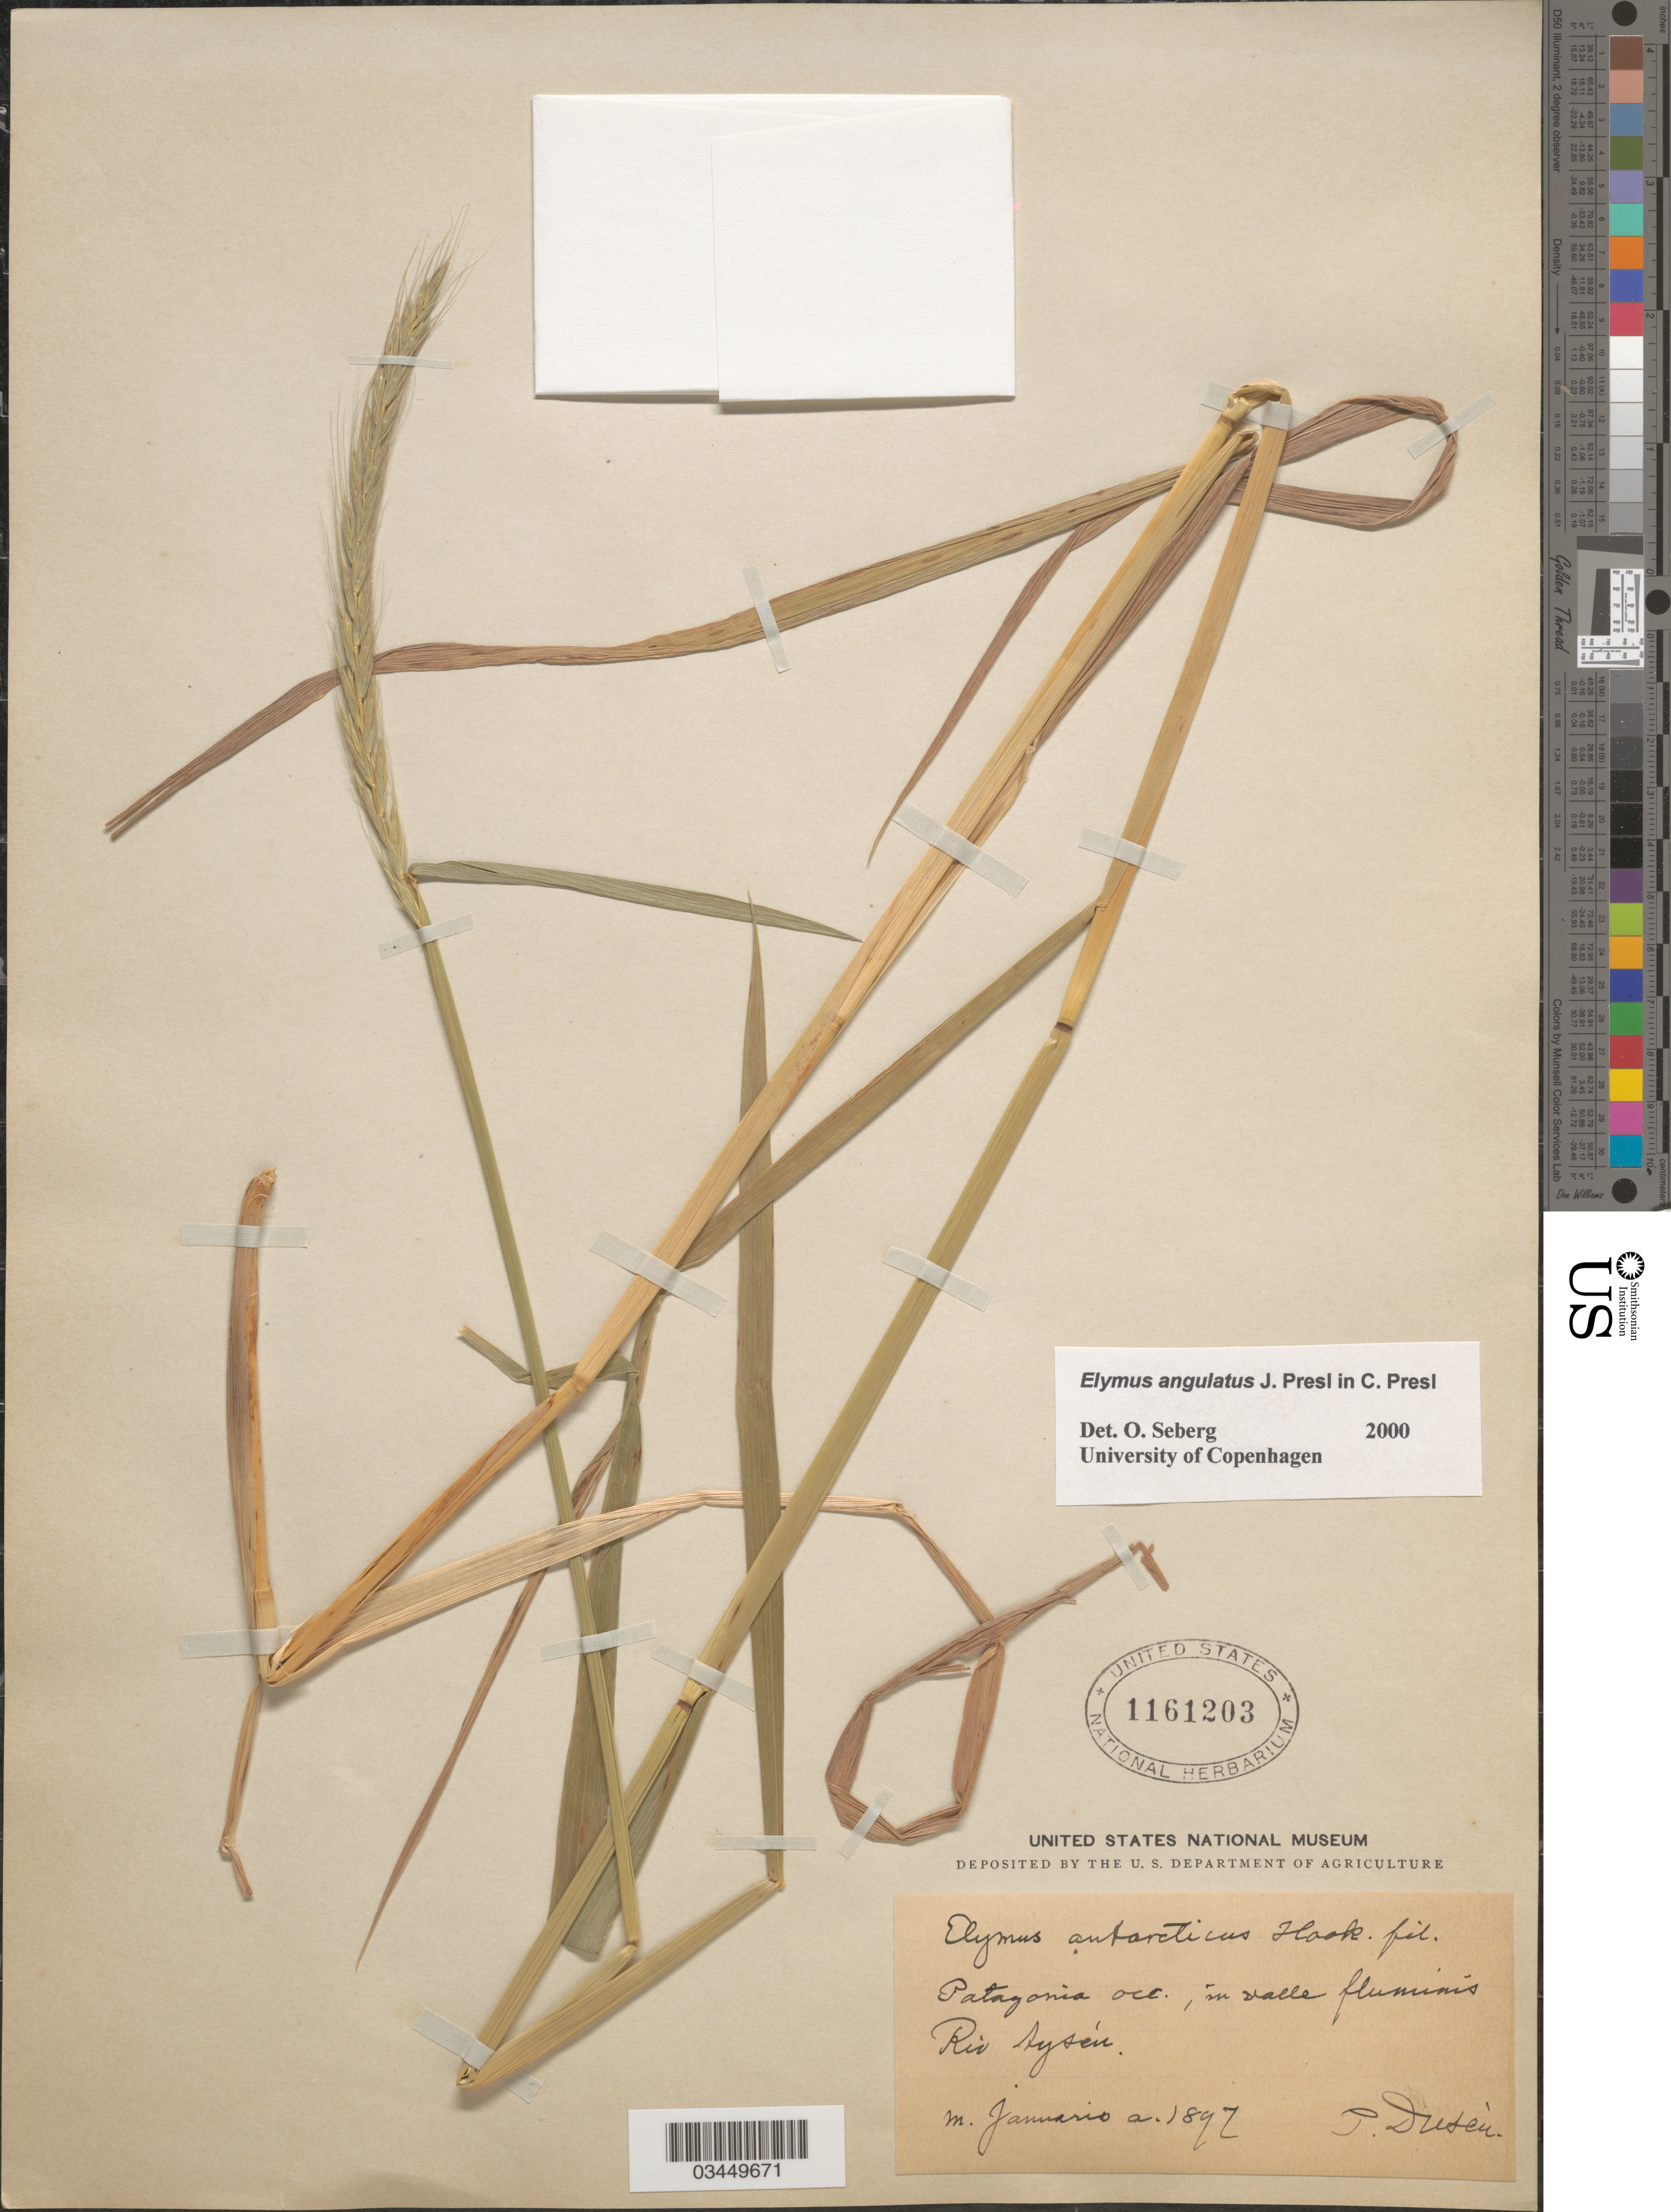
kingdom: Plantae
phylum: Tracheophyta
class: Liliopsida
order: Poales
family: Poaceae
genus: Elymus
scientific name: Elymus angulatus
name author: J. Presl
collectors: P. Dusén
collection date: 1897-01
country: Chile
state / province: Aisén (XI)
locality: Patagonia occ., in valle fluminis Rio Aysén.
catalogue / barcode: US 1161203